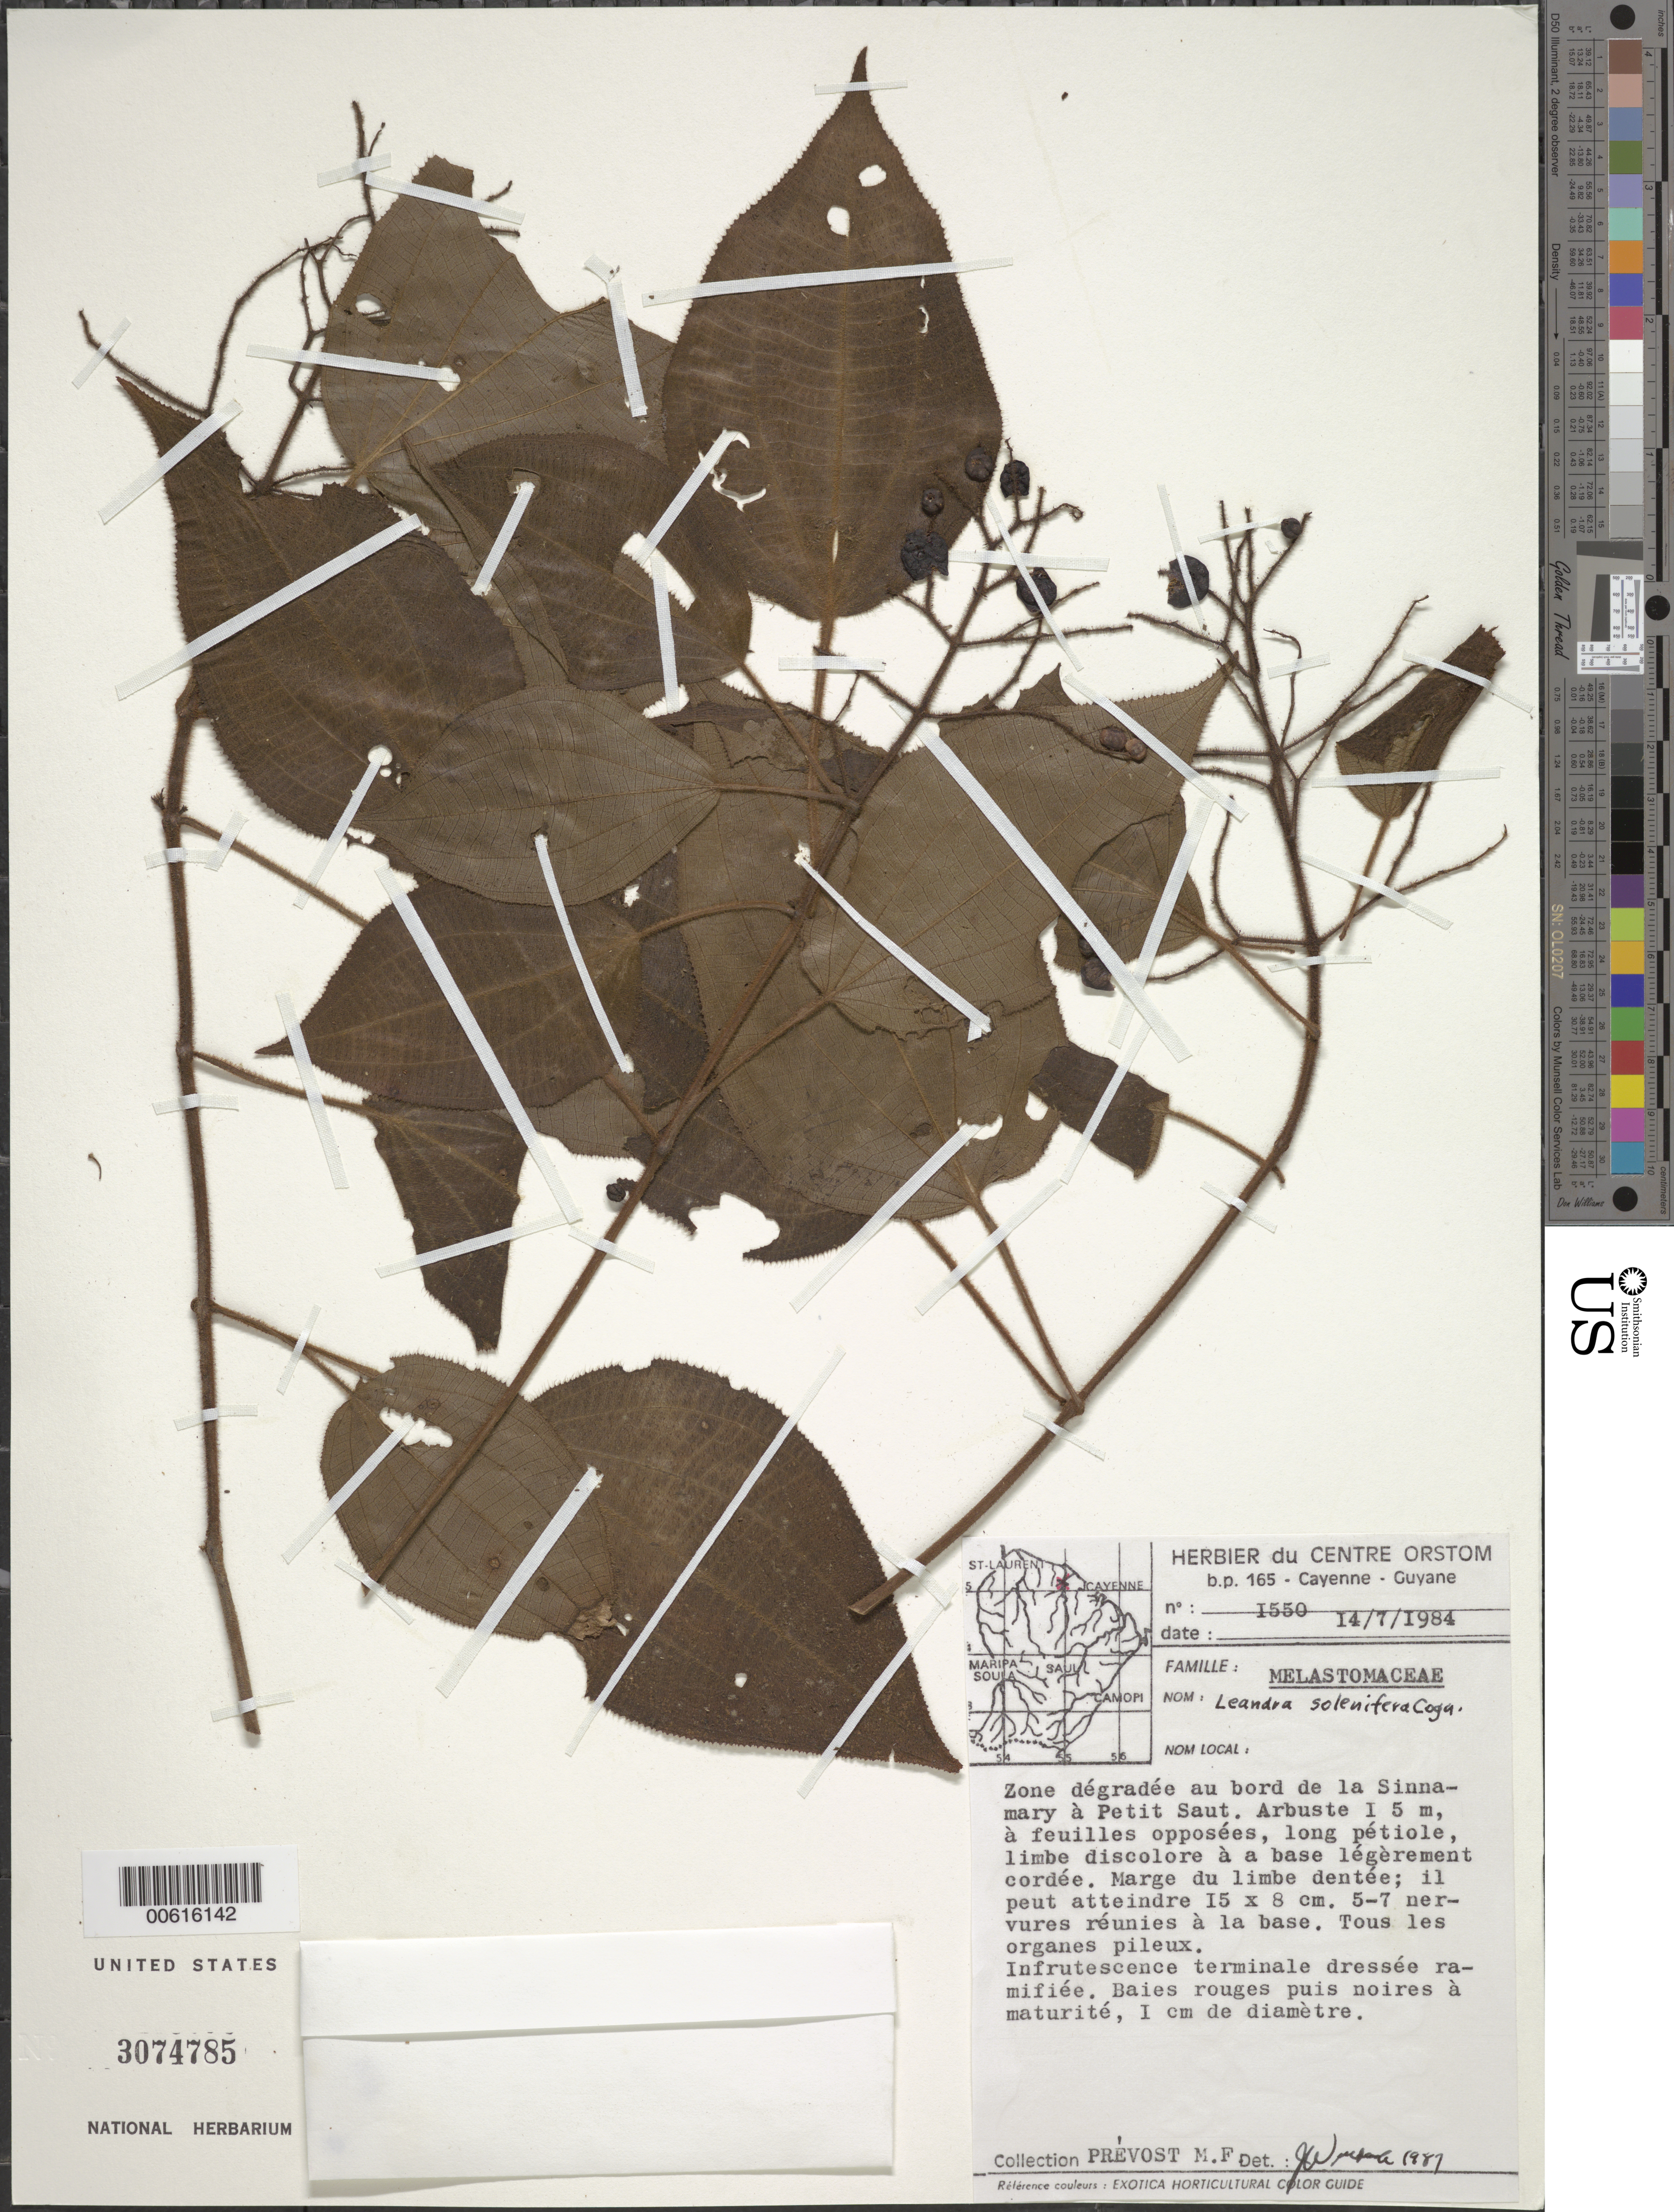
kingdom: Plantae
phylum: Tracheophyta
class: Magnoliopsida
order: Myrtales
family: Melastomataceae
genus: Leandra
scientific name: Leandra solenifera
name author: Cogn.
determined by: Wurdack, John J., (US), US (UNITED STATES)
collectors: M.-F. Prévost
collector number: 1550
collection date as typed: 14-Jul-84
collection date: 1984-07-14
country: French Guiana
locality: Petit Saut sur la Sinnamary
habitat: Zone degradee au bord de la rivier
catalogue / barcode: US 3074785